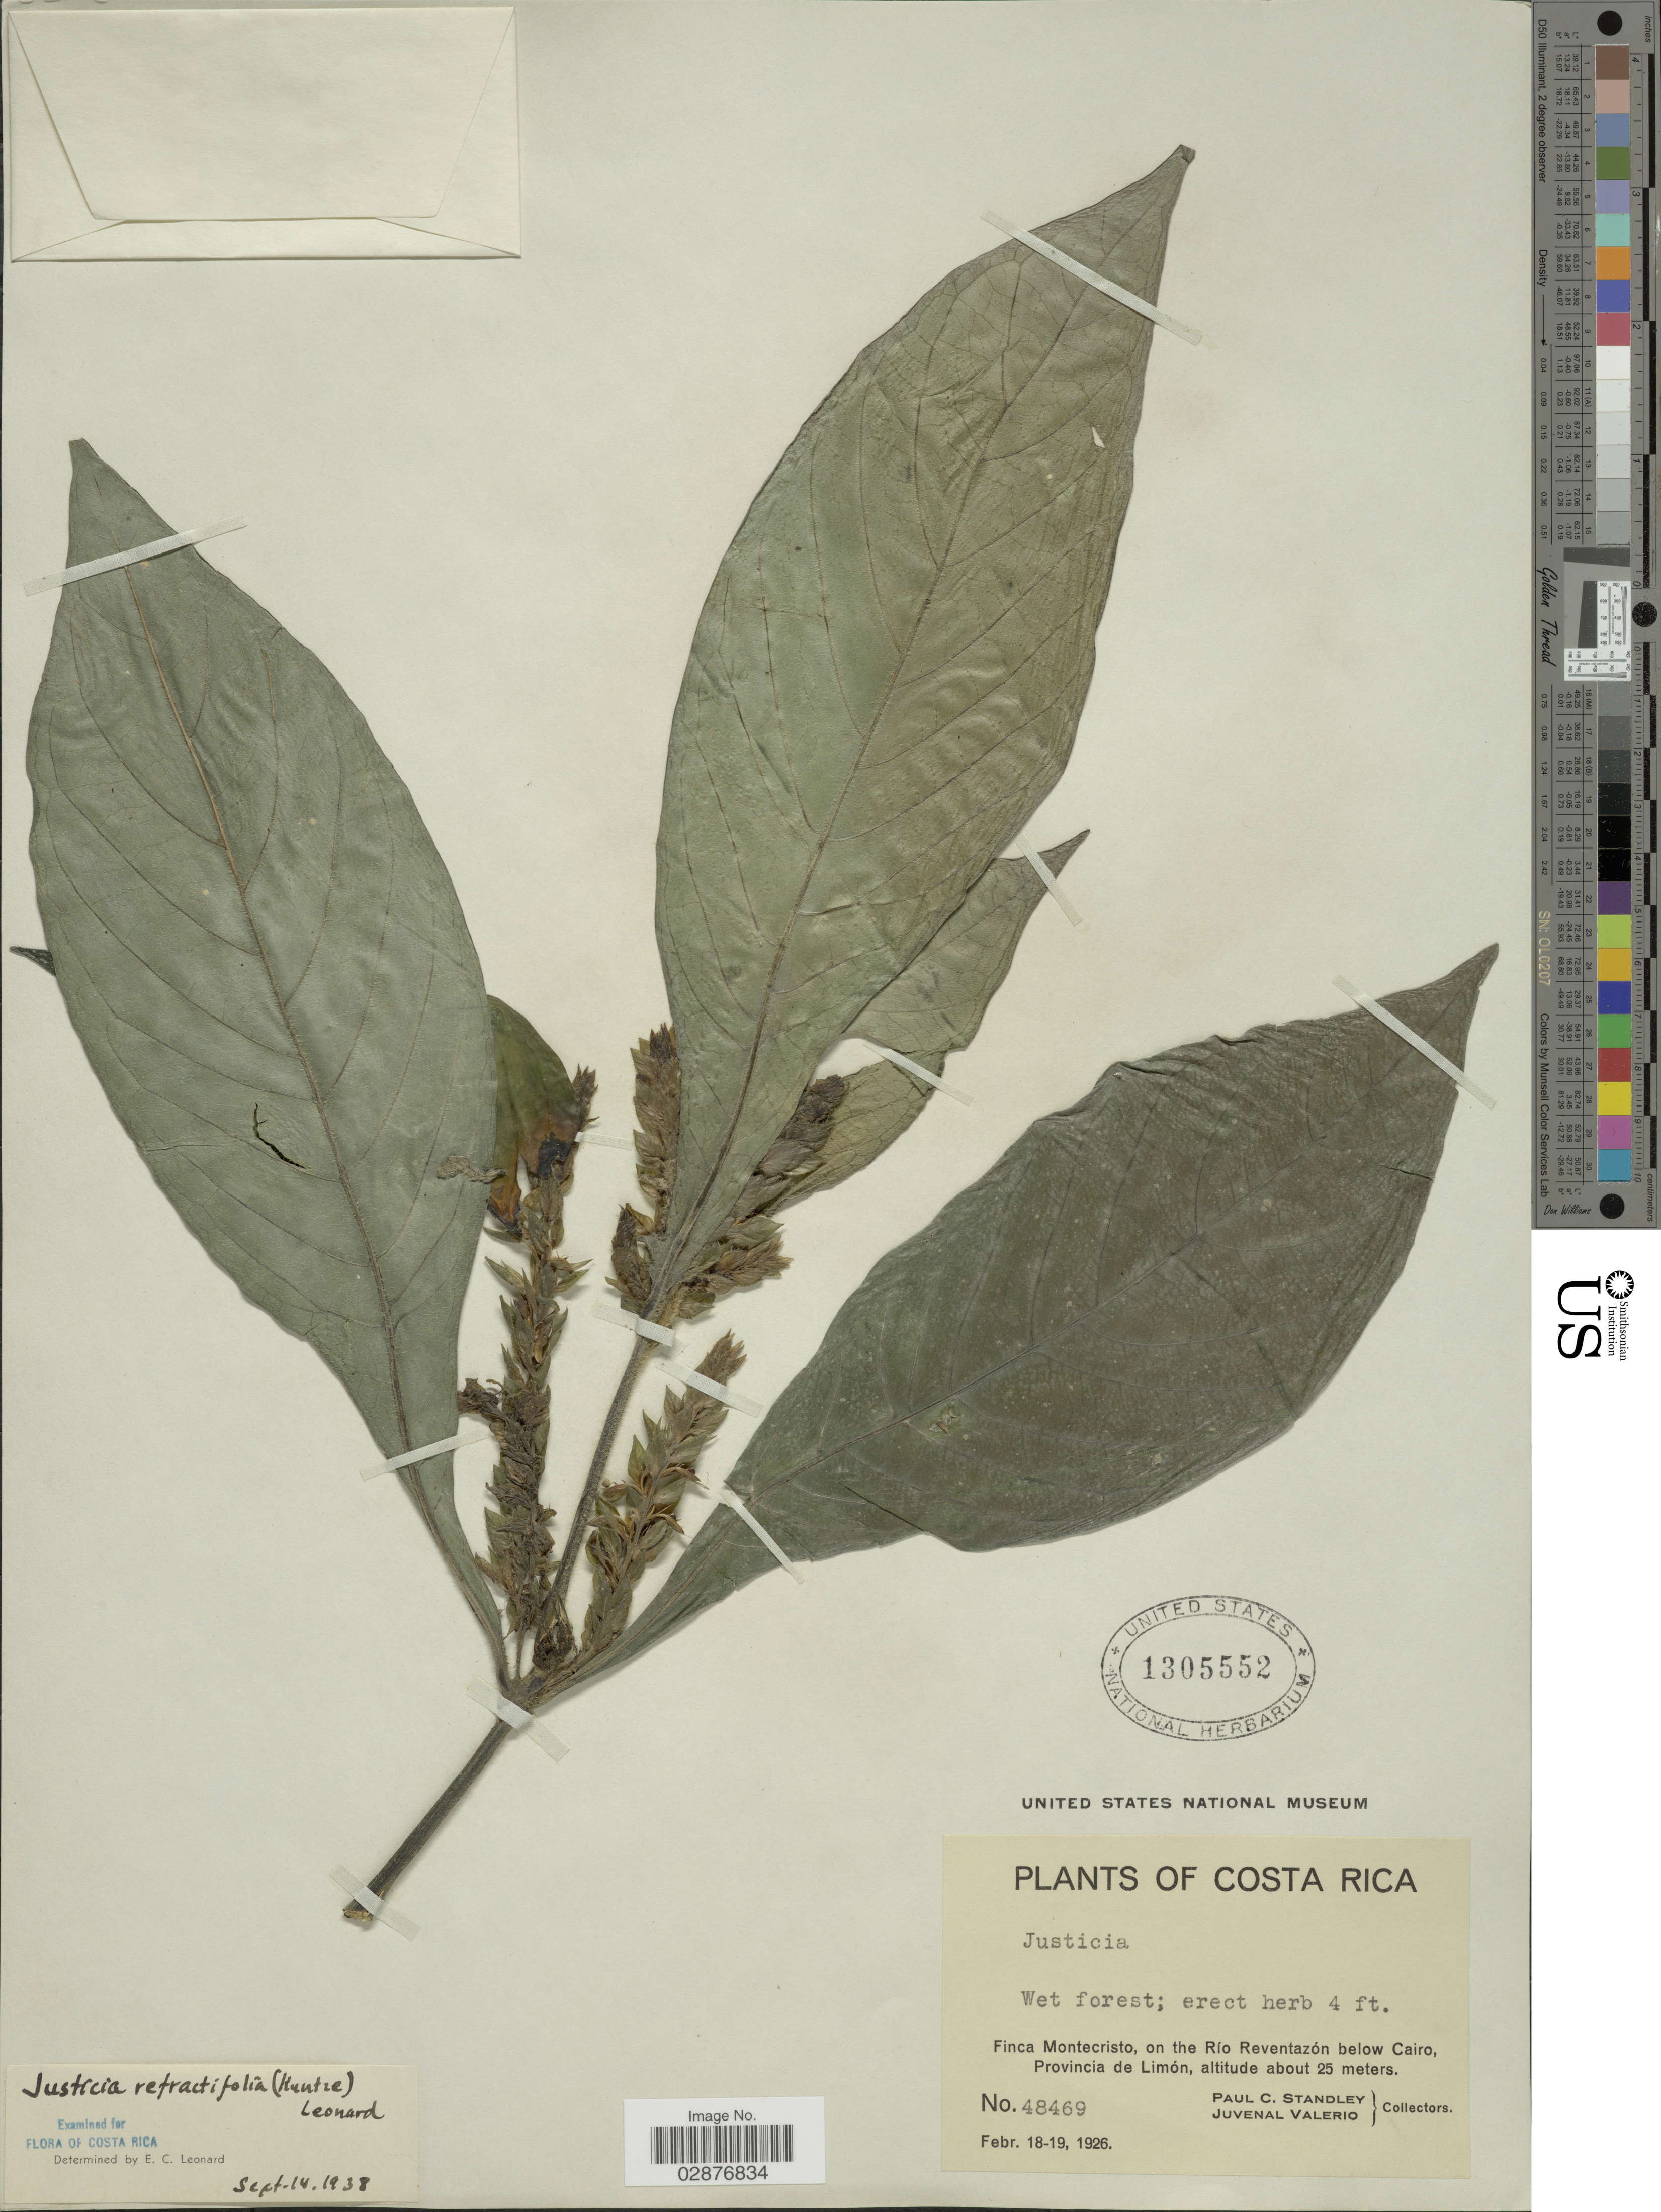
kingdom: Plantae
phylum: Tracheophyta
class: Magnoliopsida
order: Lamiales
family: Acanthaceae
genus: Justicia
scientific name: Justicia refractifolia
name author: (Kuntze) Leonard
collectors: P. C. Standley & J. Valerio R.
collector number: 48469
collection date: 1926-02-18/1926-02-19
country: Costa Rica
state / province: Limón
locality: Finca Montecristo, on the Río Reventazón below Cairo.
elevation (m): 25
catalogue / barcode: US 1305552